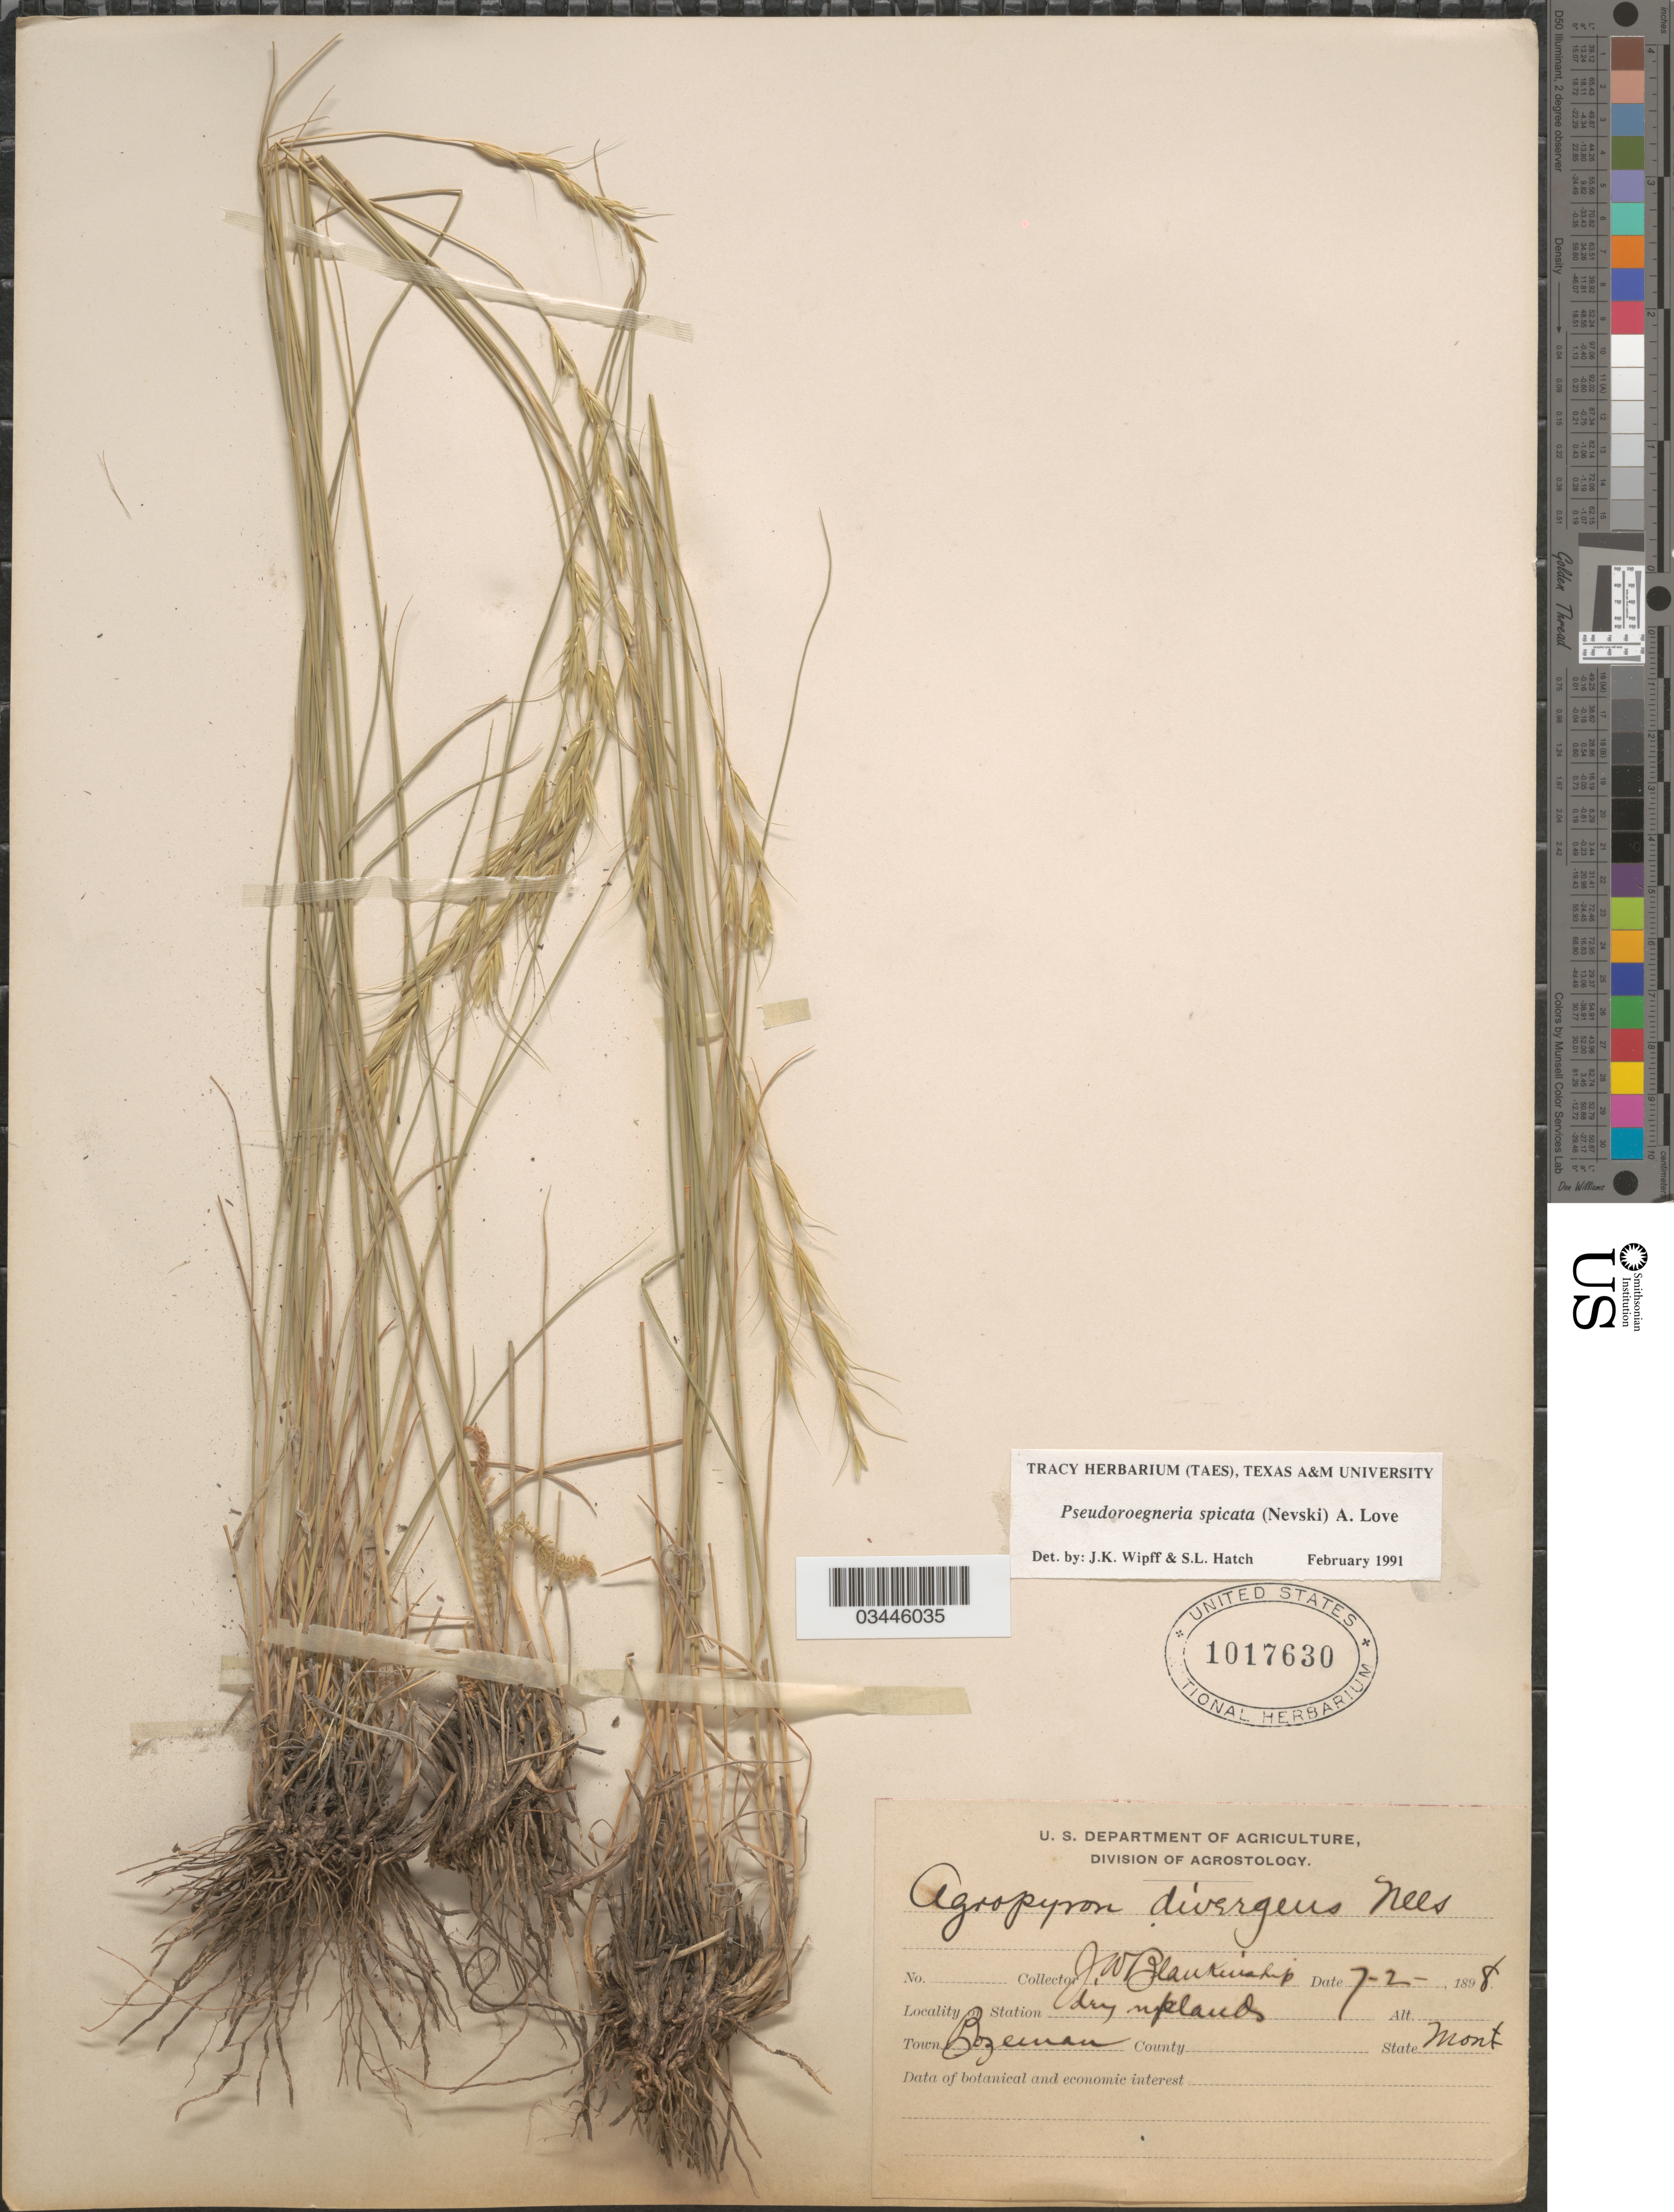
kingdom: Plantae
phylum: Tracheophyta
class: Liliopsida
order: Poales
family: Poaceae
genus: Pseudoroegneria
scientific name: Pseudoroegneria spicata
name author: (Pursh) Á. Löve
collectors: J. W. Blankinship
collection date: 1898-07-02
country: United States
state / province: Montana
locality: Town Bozeman.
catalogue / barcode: US 1017630